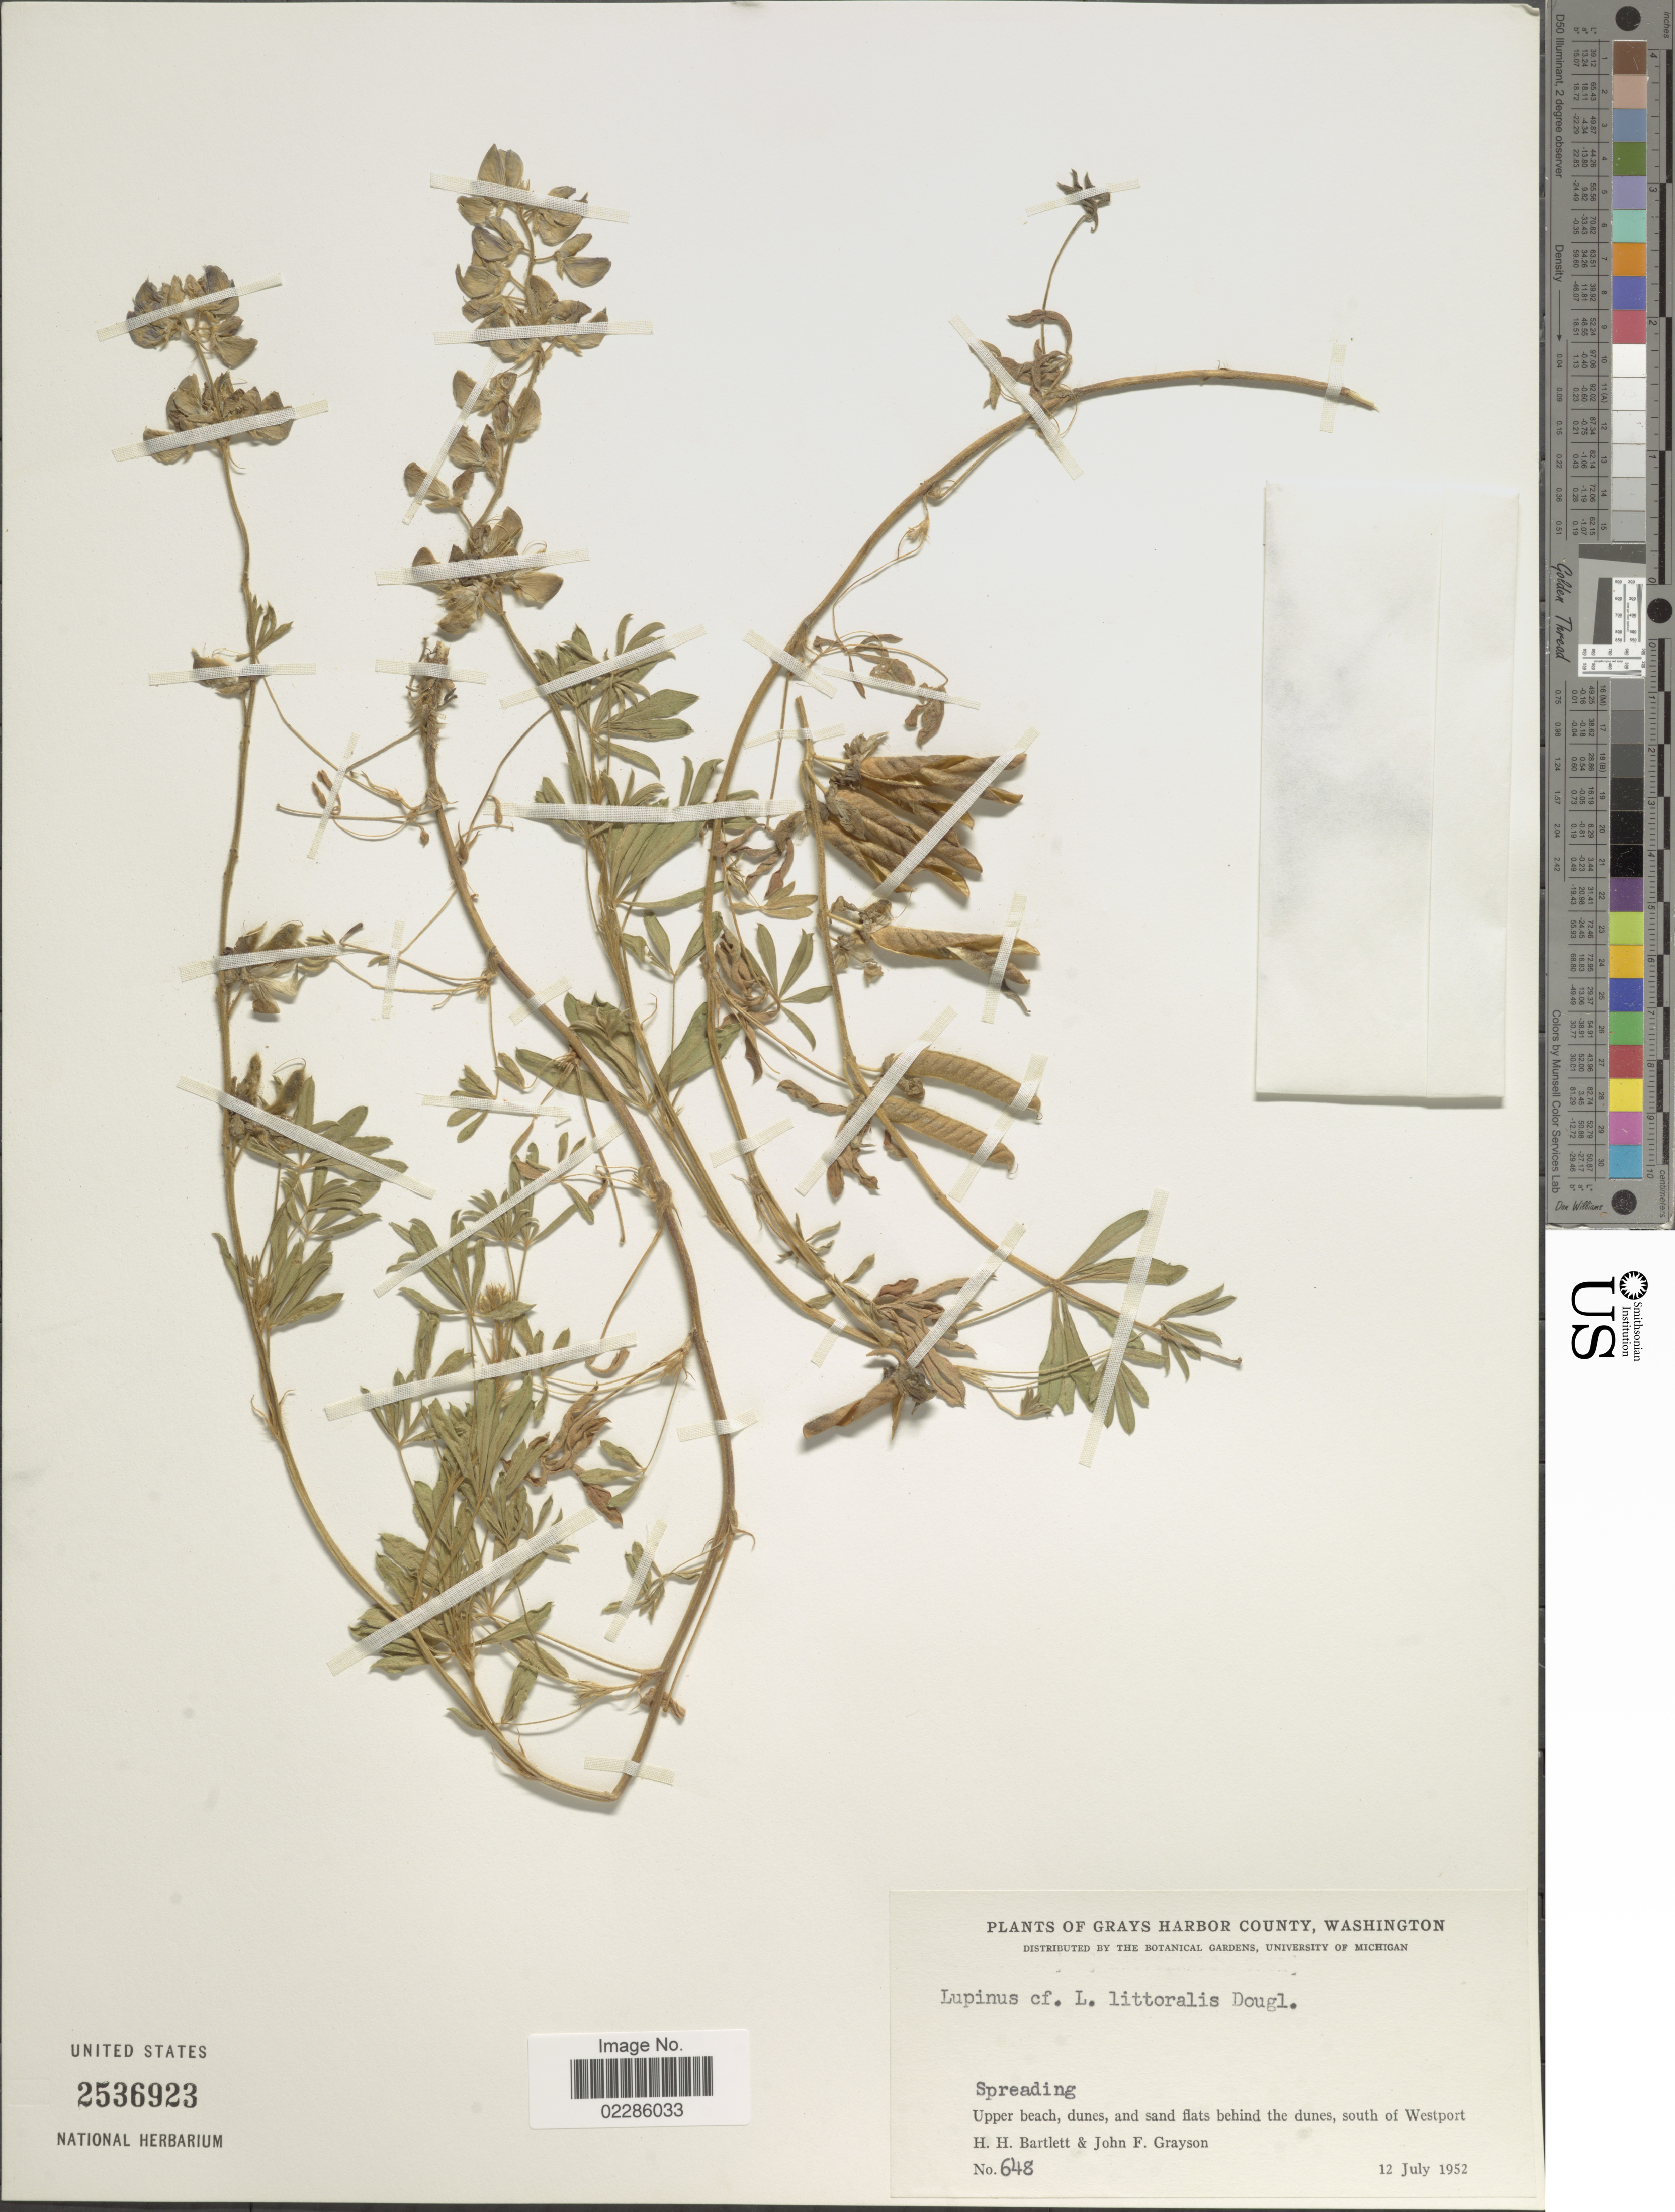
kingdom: Plantae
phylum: Tracheophyta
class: Magnoliopsida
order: Fabales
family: Fabaceae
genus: Lupinus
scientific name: Lupinus littoralis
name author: Douglas ex Lindl.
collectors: H. H. Bartlett & J. Grayson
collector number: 648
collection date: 1952-07-12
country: United States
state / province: Washington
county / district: Grays Harbor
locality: Grays Harbor County, Spreading, Upper beach, dunes, and sand flats behind the dunes, south of Westport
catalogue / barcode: US 2536923